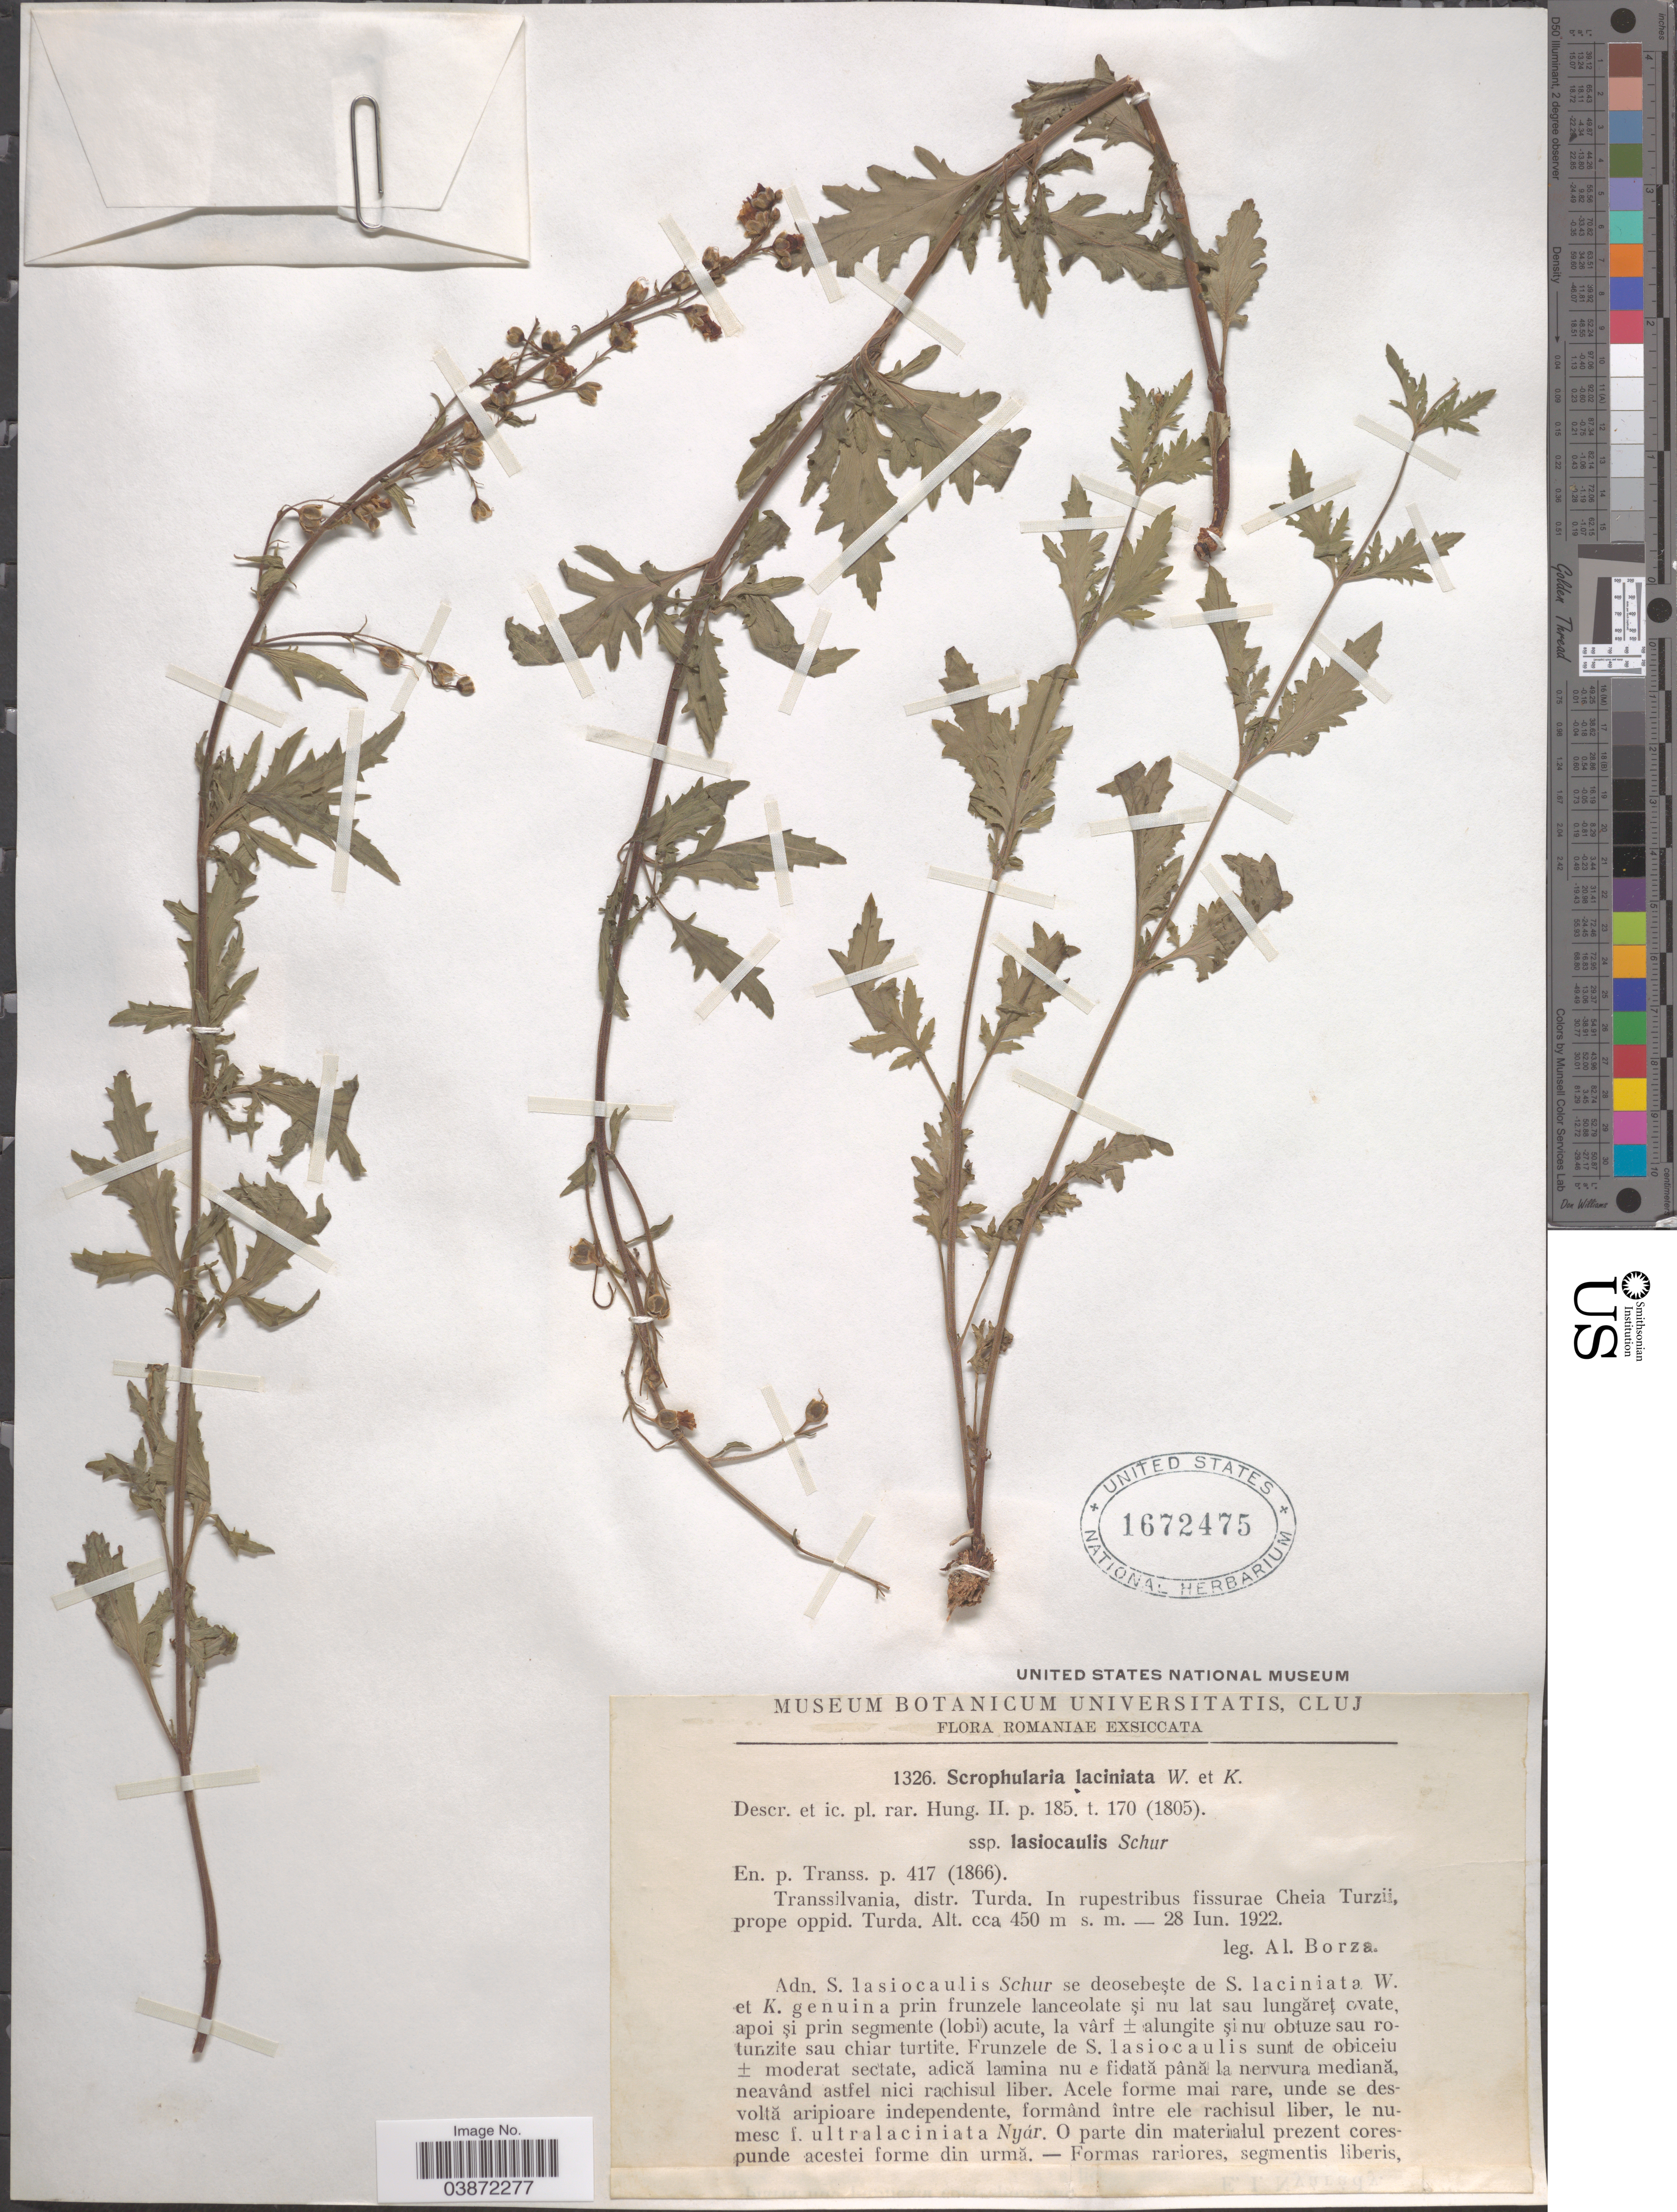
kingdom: Plantae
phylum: Tracheophyta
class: Magnoliopsida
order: Lamiales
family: Scrophulariaceae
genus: Scrophularia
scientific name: Scrophularia laciniata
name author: Waldst. & Kit.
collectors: A. Borza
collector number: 1326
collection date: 1922-06-28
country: Romania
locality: Transsilvania, distr. Turda. In rupestribus fissurae Cheia Turzii, prope oppid. Turda.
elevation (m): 450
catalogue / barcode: US 1672475